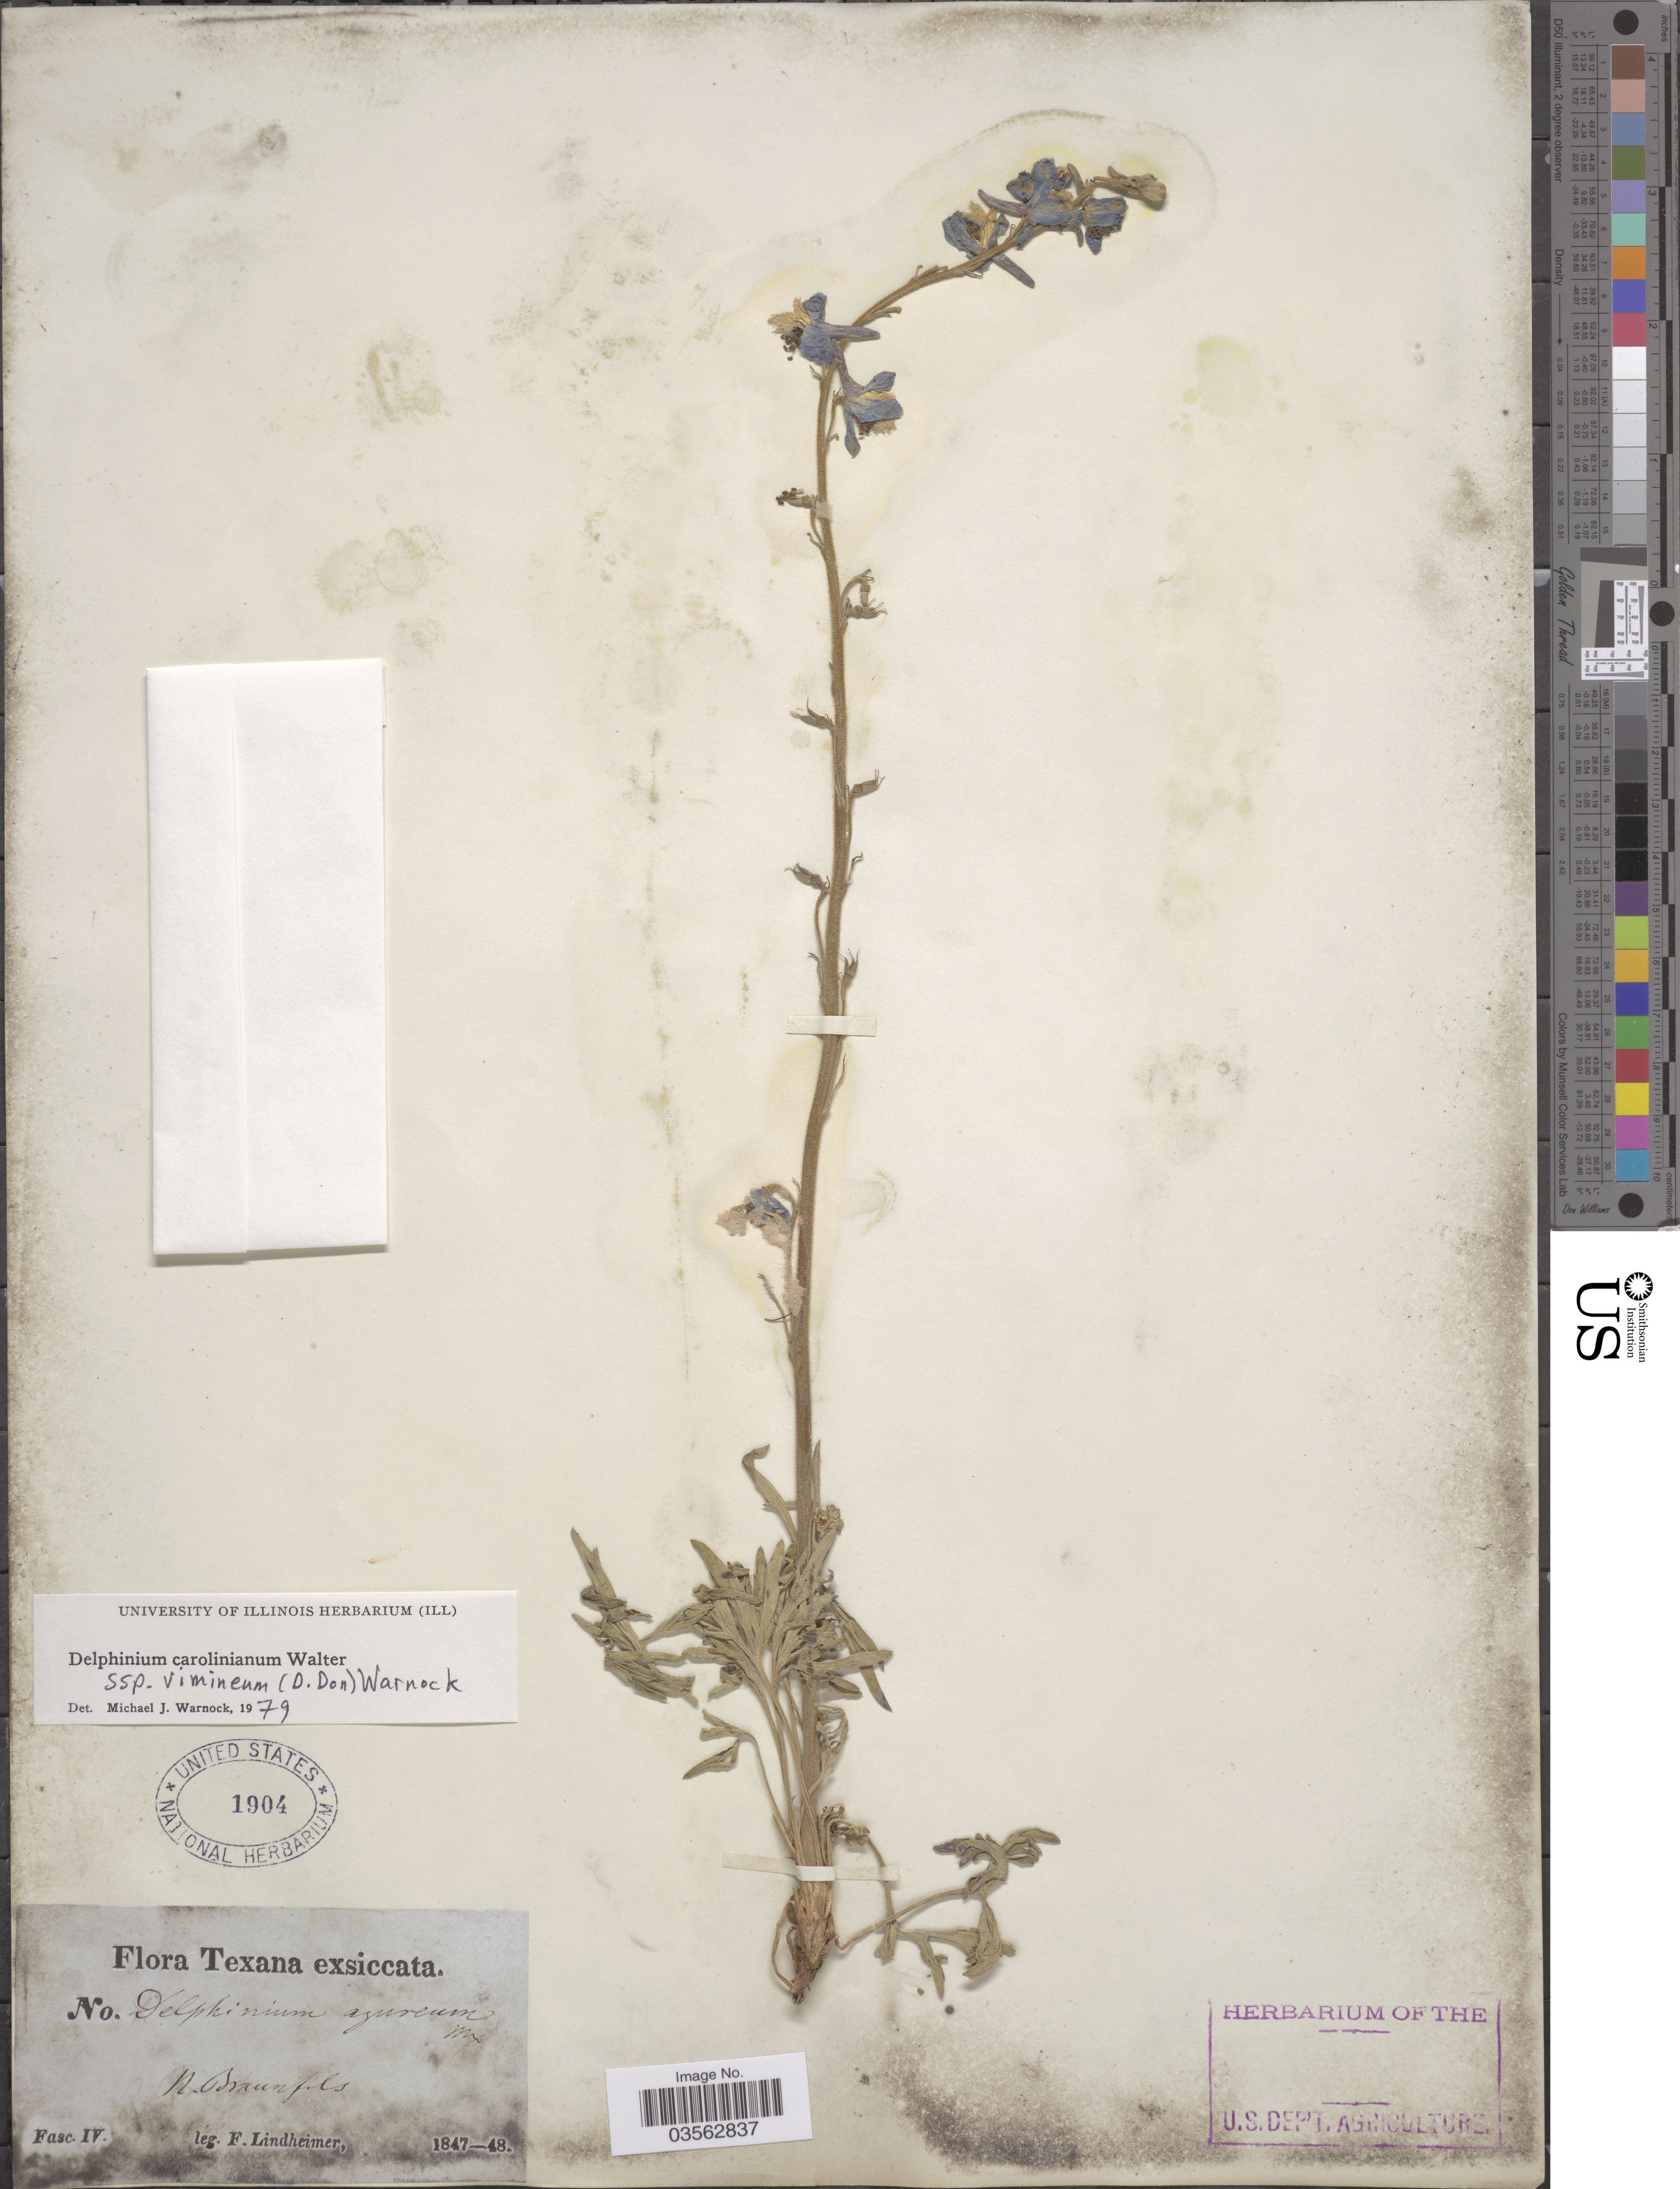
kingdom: Plantae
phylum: Tracheophyta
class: Magnoliopsida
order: Ranunculales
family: Ranunculaceae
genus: Delphinium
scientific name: Delphinium carolinianum subsp. vimineum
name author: Walter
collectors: F. Lindheimer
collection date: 1847/1848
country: United States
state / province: Texas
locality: N. Braunfels.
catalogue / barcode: US 1904